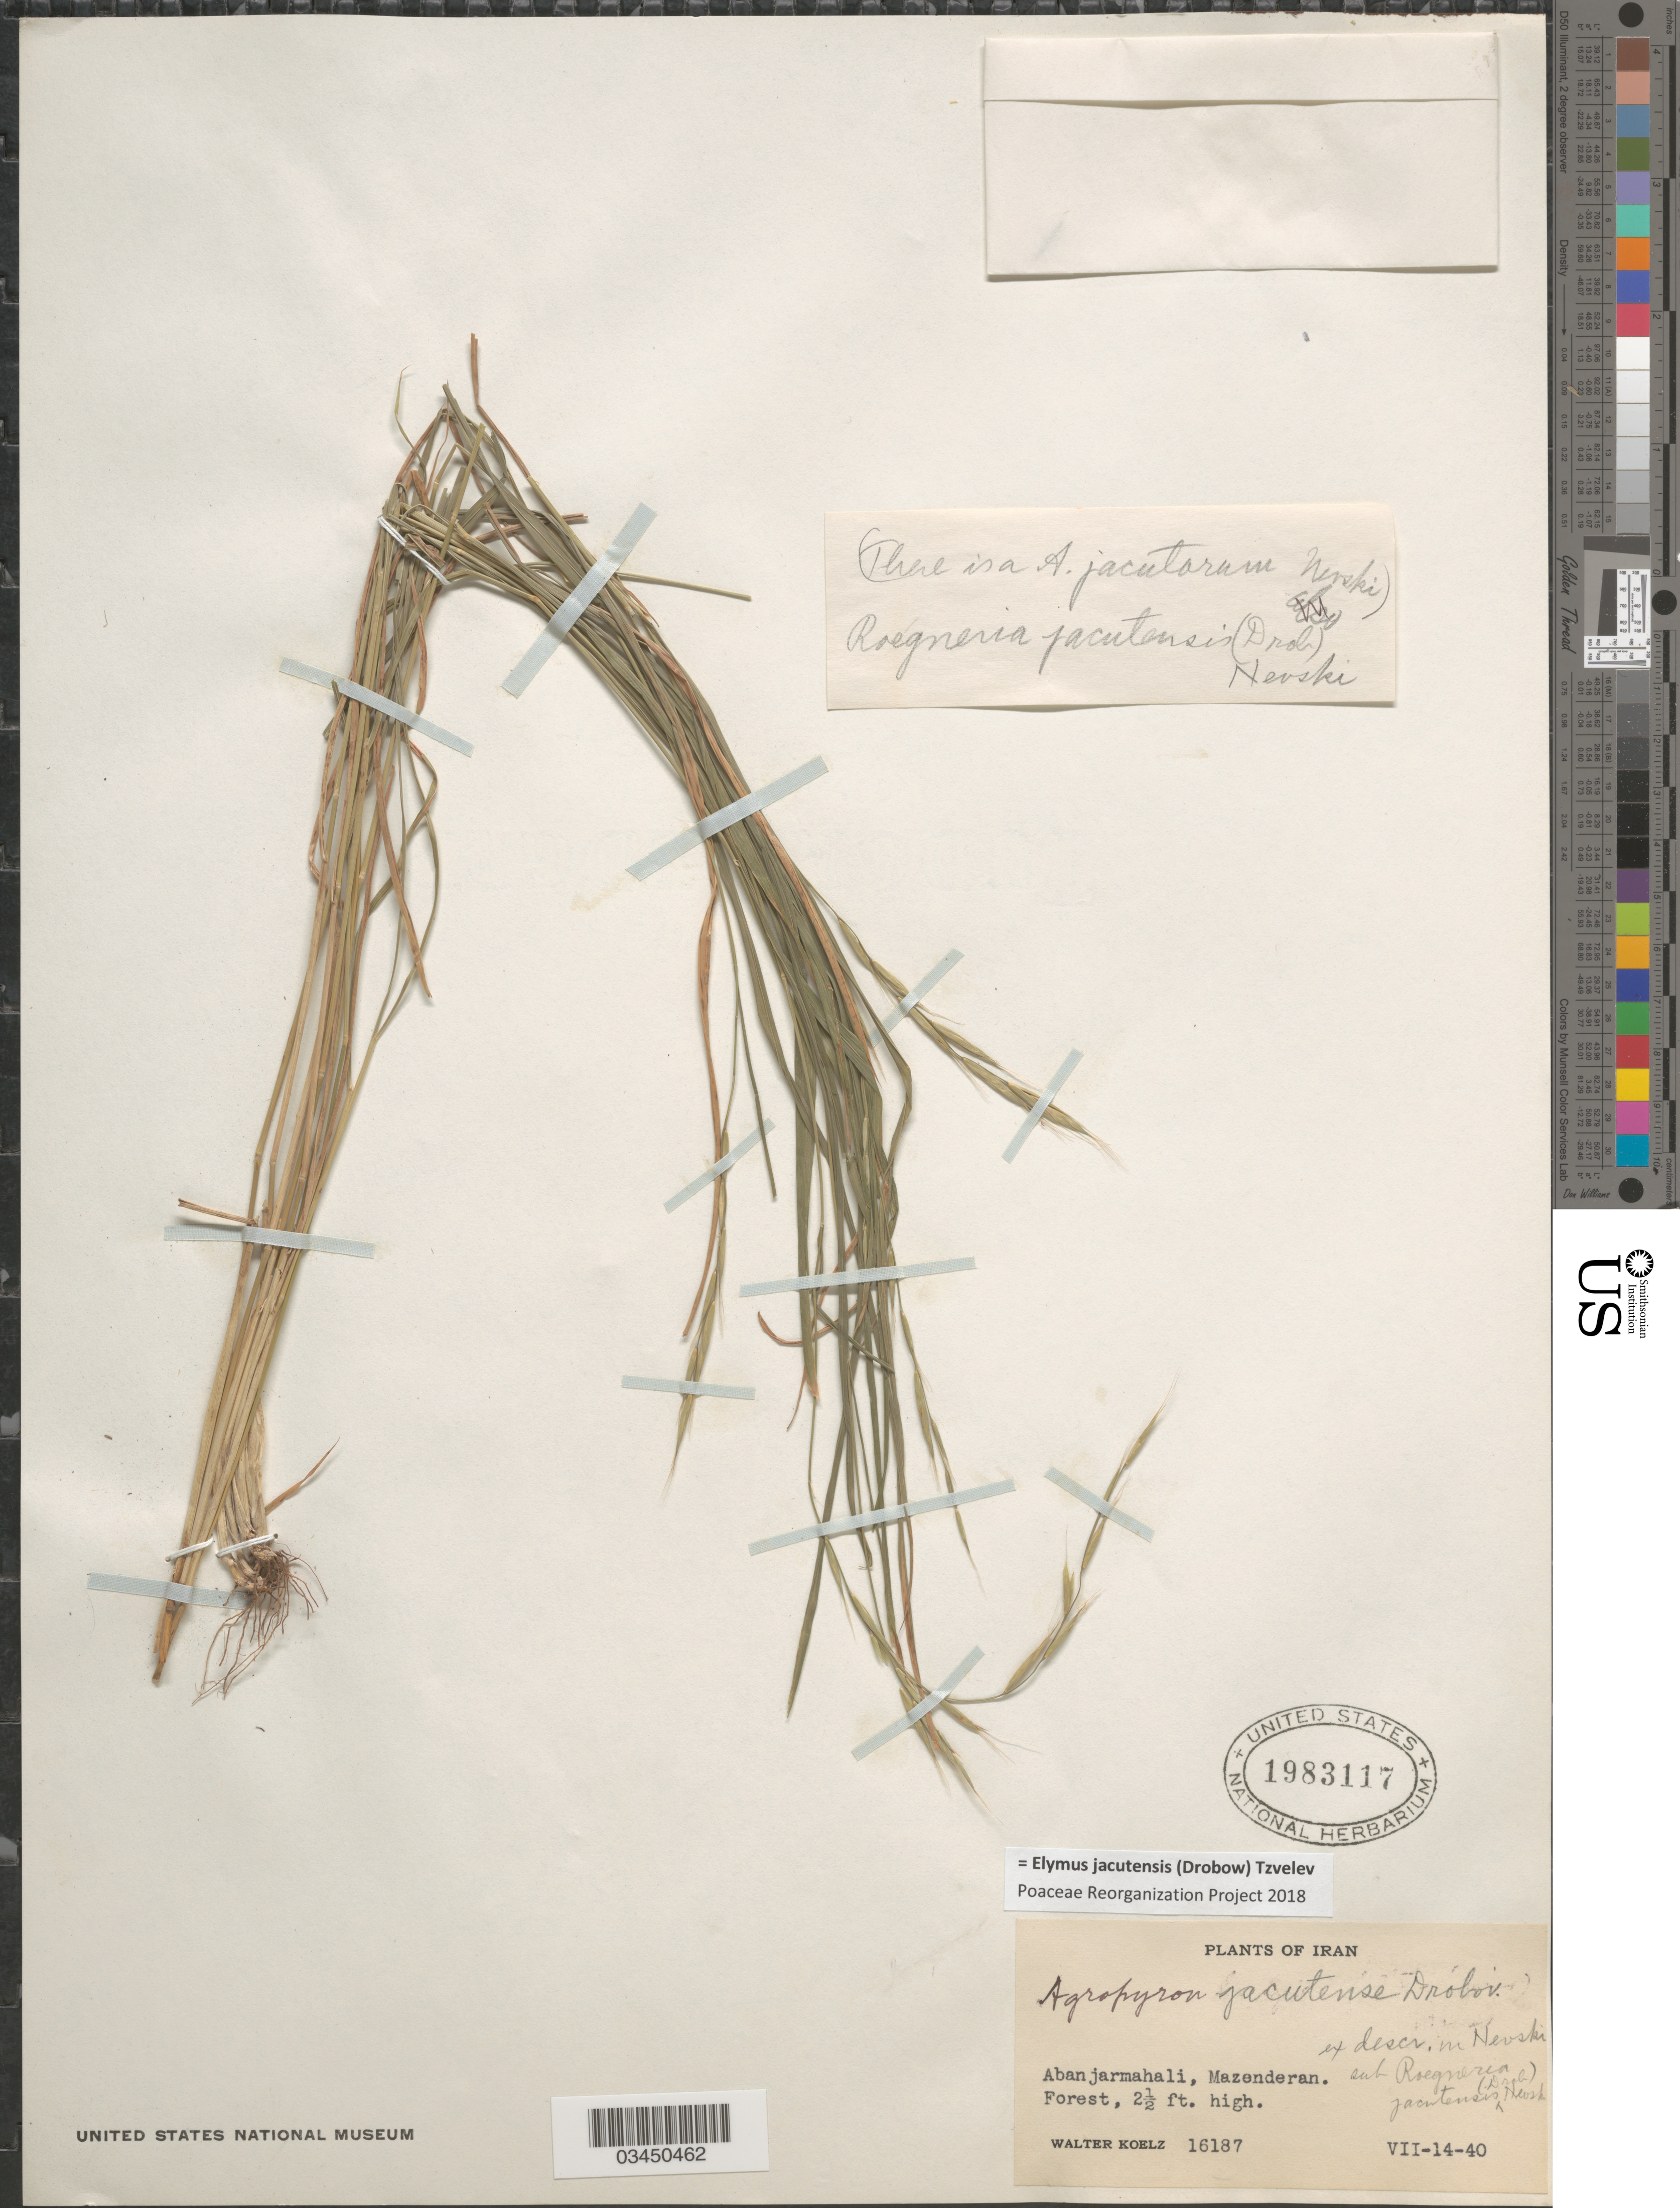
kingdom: Plantae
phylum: Tracheophyta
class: Liliopsida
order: Poales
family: Poaceae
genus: Elymus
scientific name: Elymus jacutensis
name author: (Drobow) Tzvelev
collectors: W. N. Koelz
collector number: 16187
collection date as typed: Transcribed d/m/y: 14/7/40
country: Iran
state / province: Mazandaran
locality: Abanjarmahali, Mazenderan. Forest.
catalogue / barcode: US 1983117